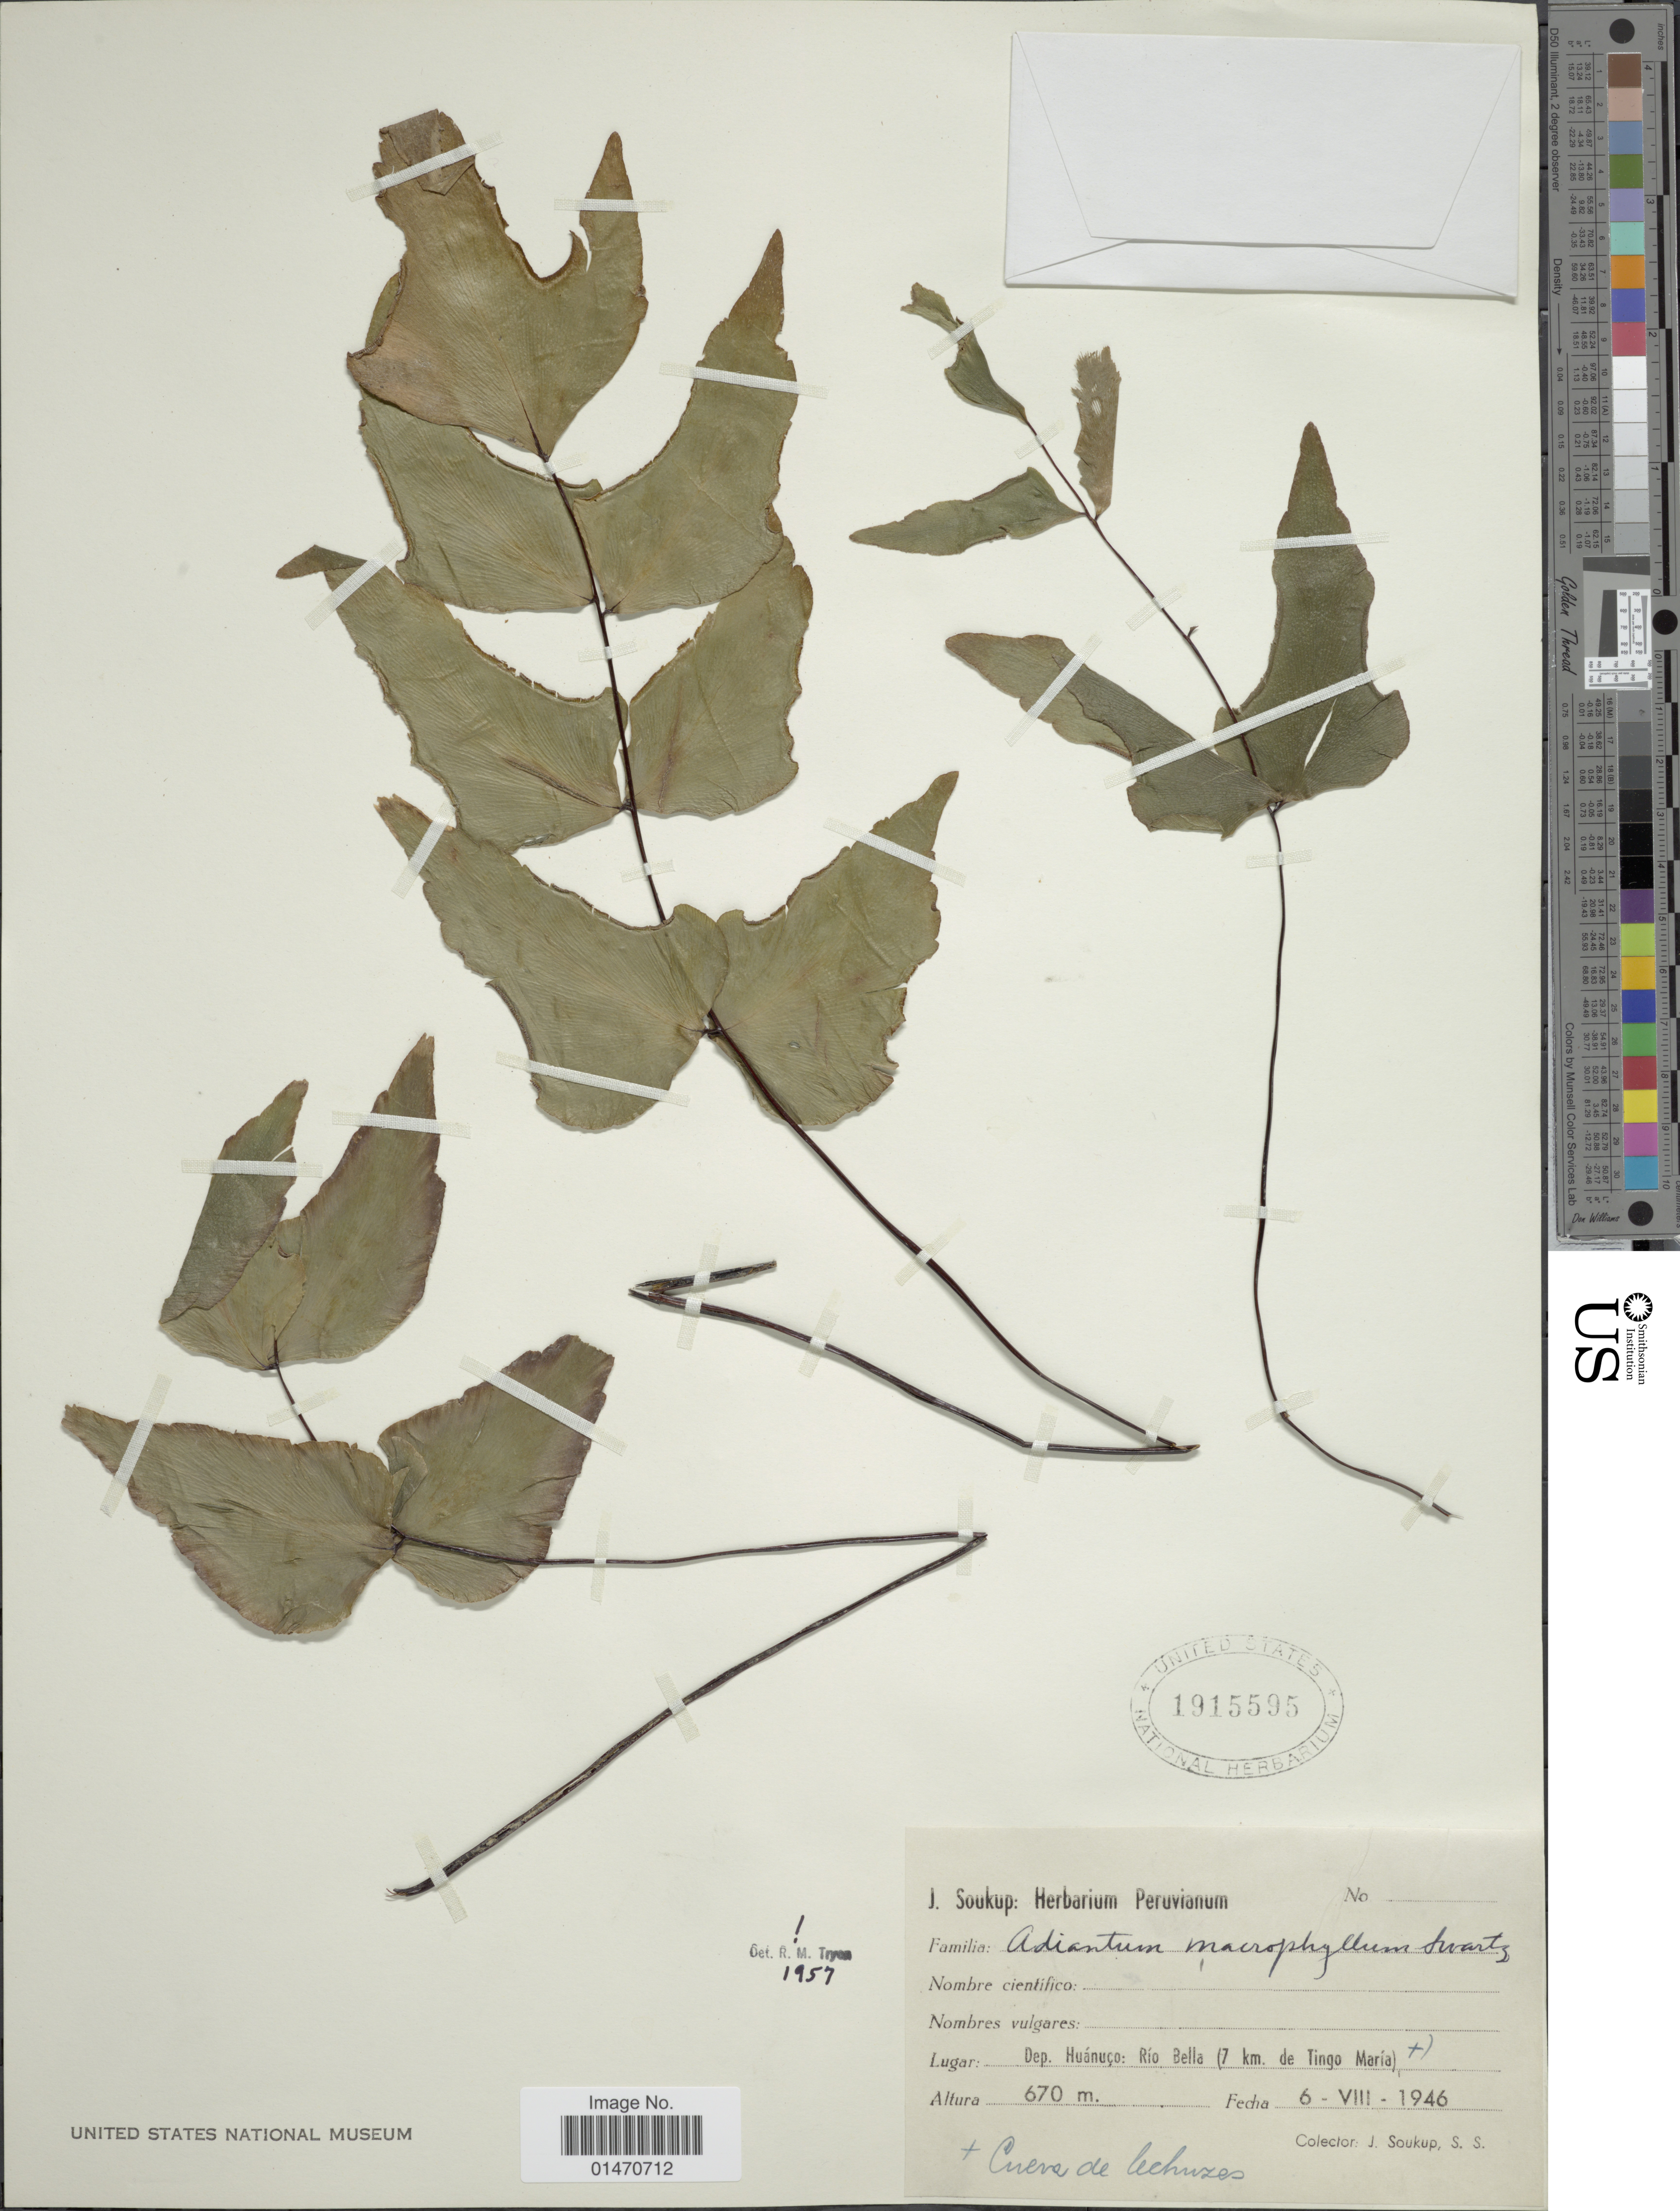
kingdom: Plantae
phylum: Tracheophyta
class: Polypodiopsida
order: Polypodiales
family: Pteridaceae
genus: Adiantum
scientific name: Adiantum macrophyllum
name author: Sw.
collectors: J. Soukop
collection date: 1946-08-06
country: Peru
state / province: Huánuco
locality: Dep. Huánuco: Rio Bella(7km de Tingo Maria)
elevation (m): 670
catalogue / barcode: US 1915595